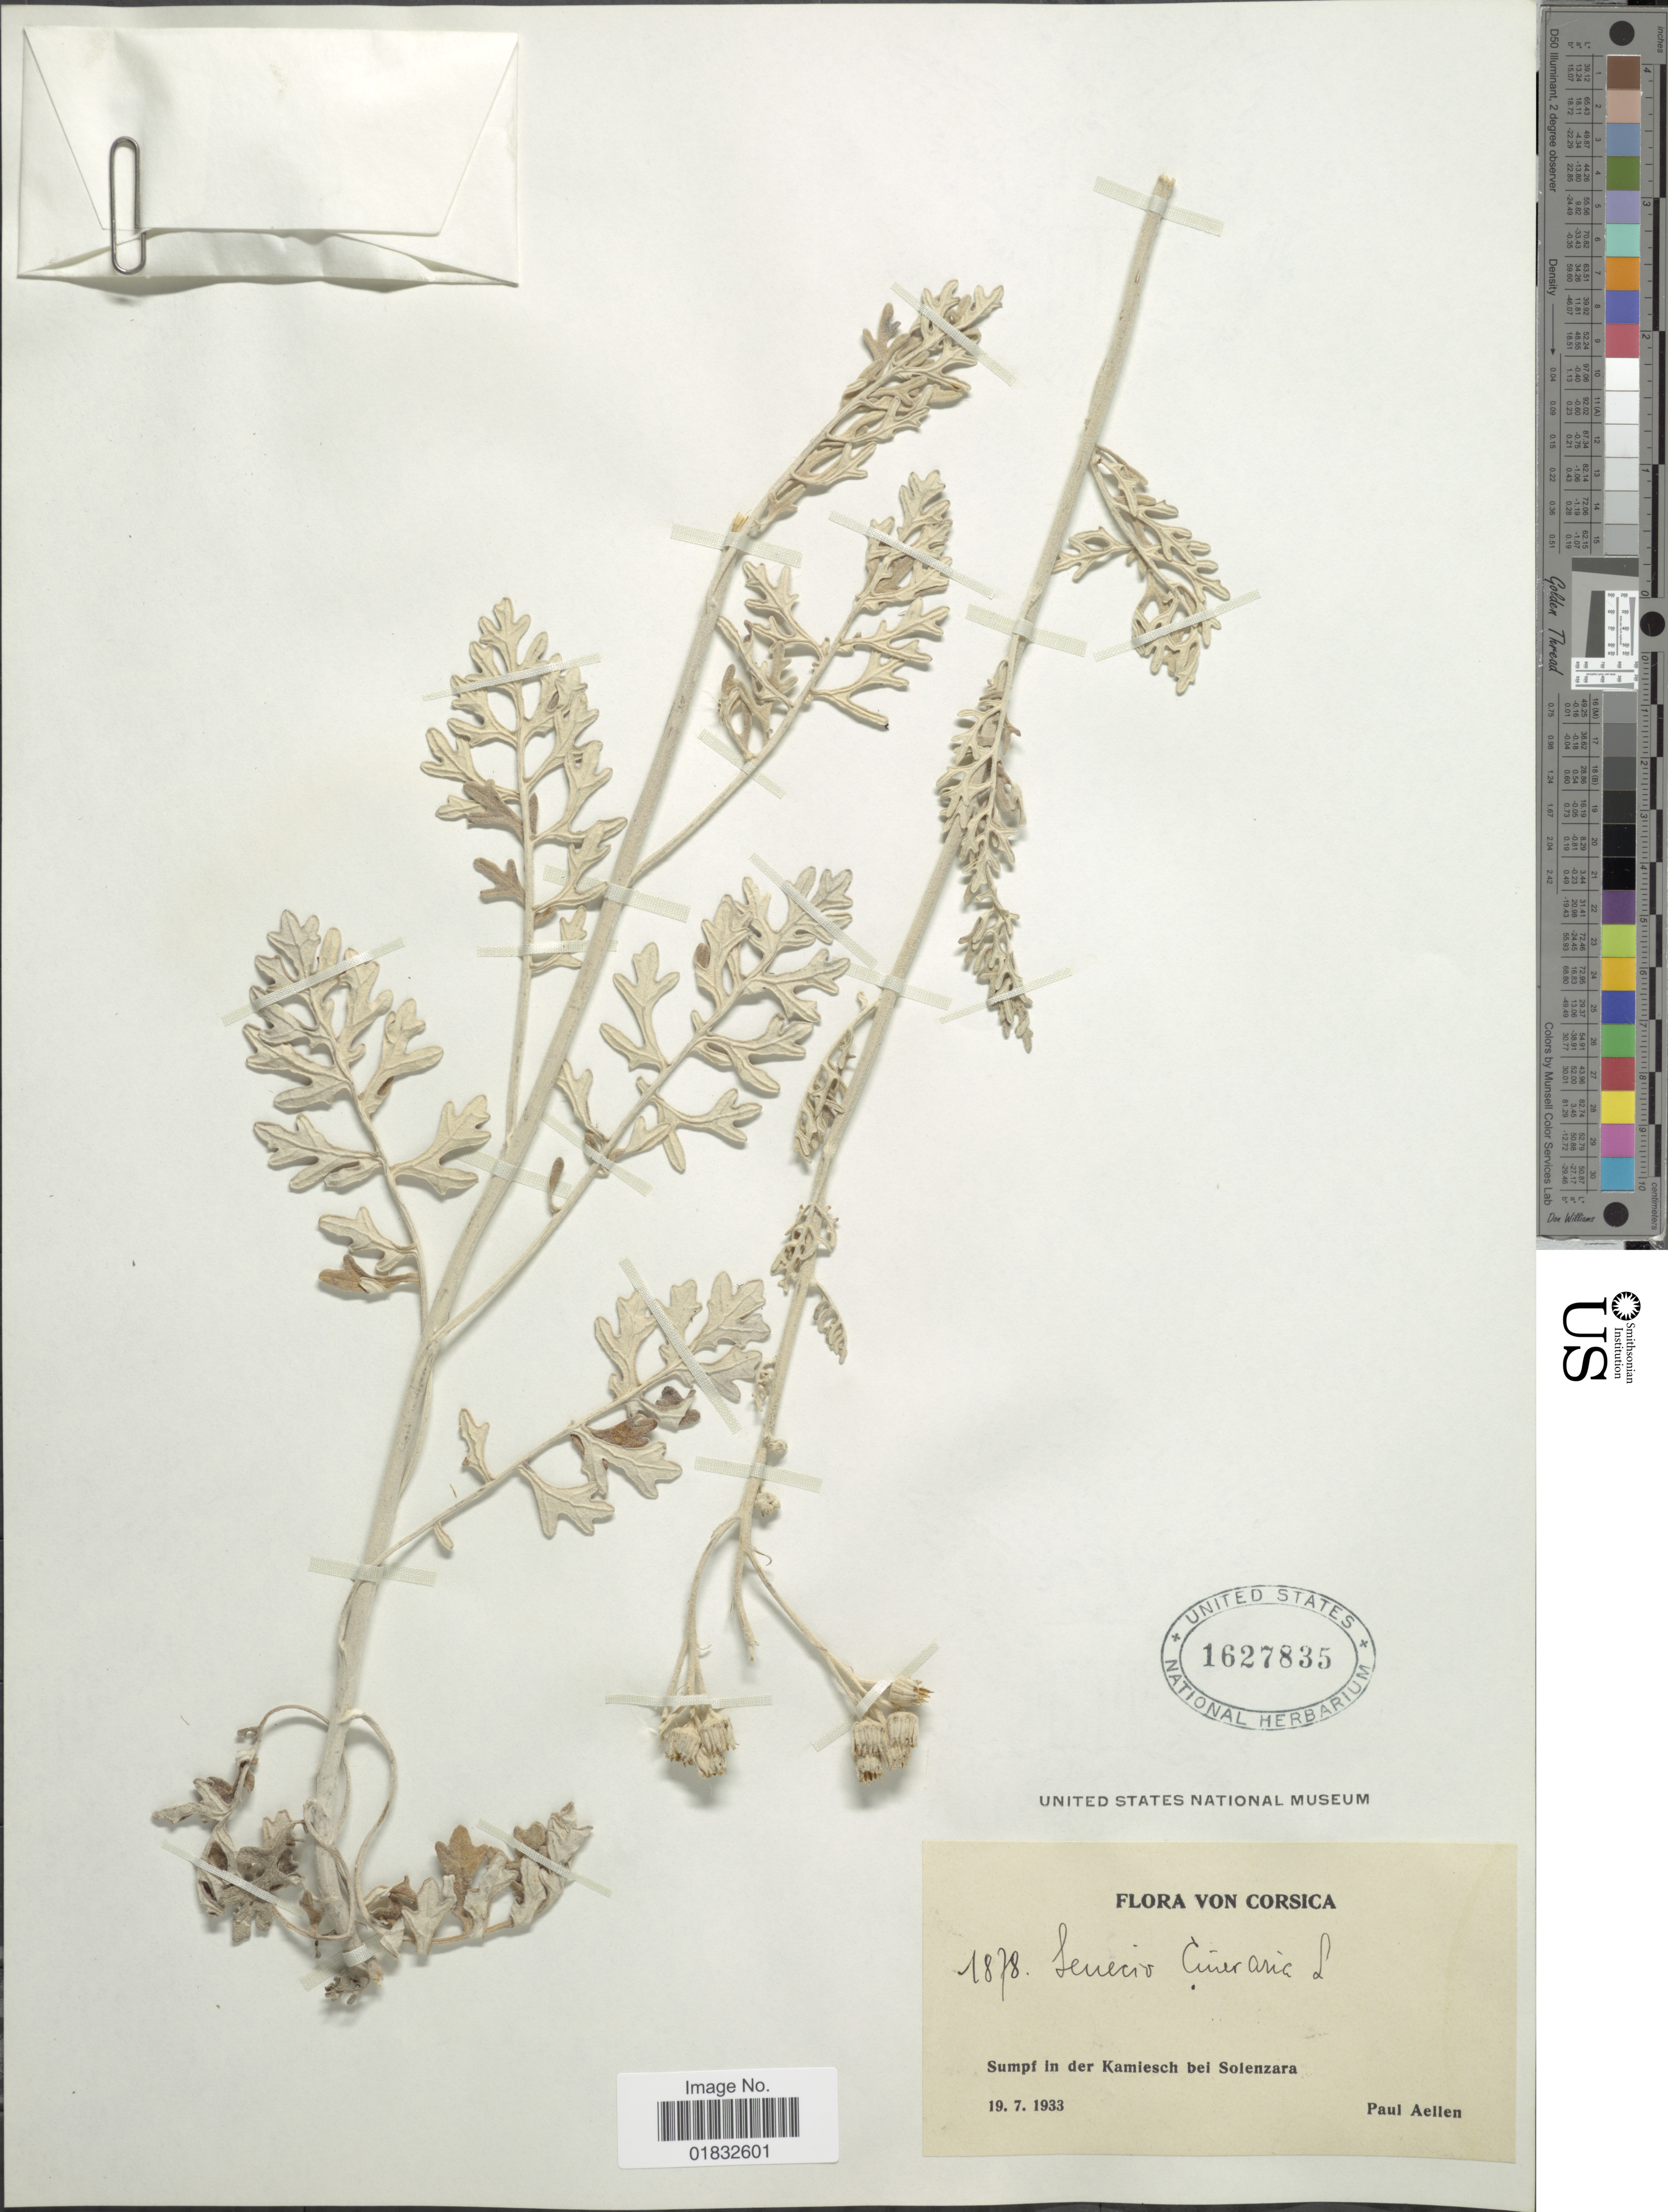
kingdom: Plantae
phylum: Tracheophyta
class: Magnoliopsida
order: Asterales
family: Asteraceae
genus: Jacobaea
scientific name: Jacobaea maritima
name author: (L.) Pelser & Meijden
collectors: P. Aellen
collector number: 1878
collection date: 1933-07-19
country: France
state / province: Corsica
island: Corse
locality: Sumpf in der Kamiesch bei Solenzara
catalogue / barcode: US 1627835